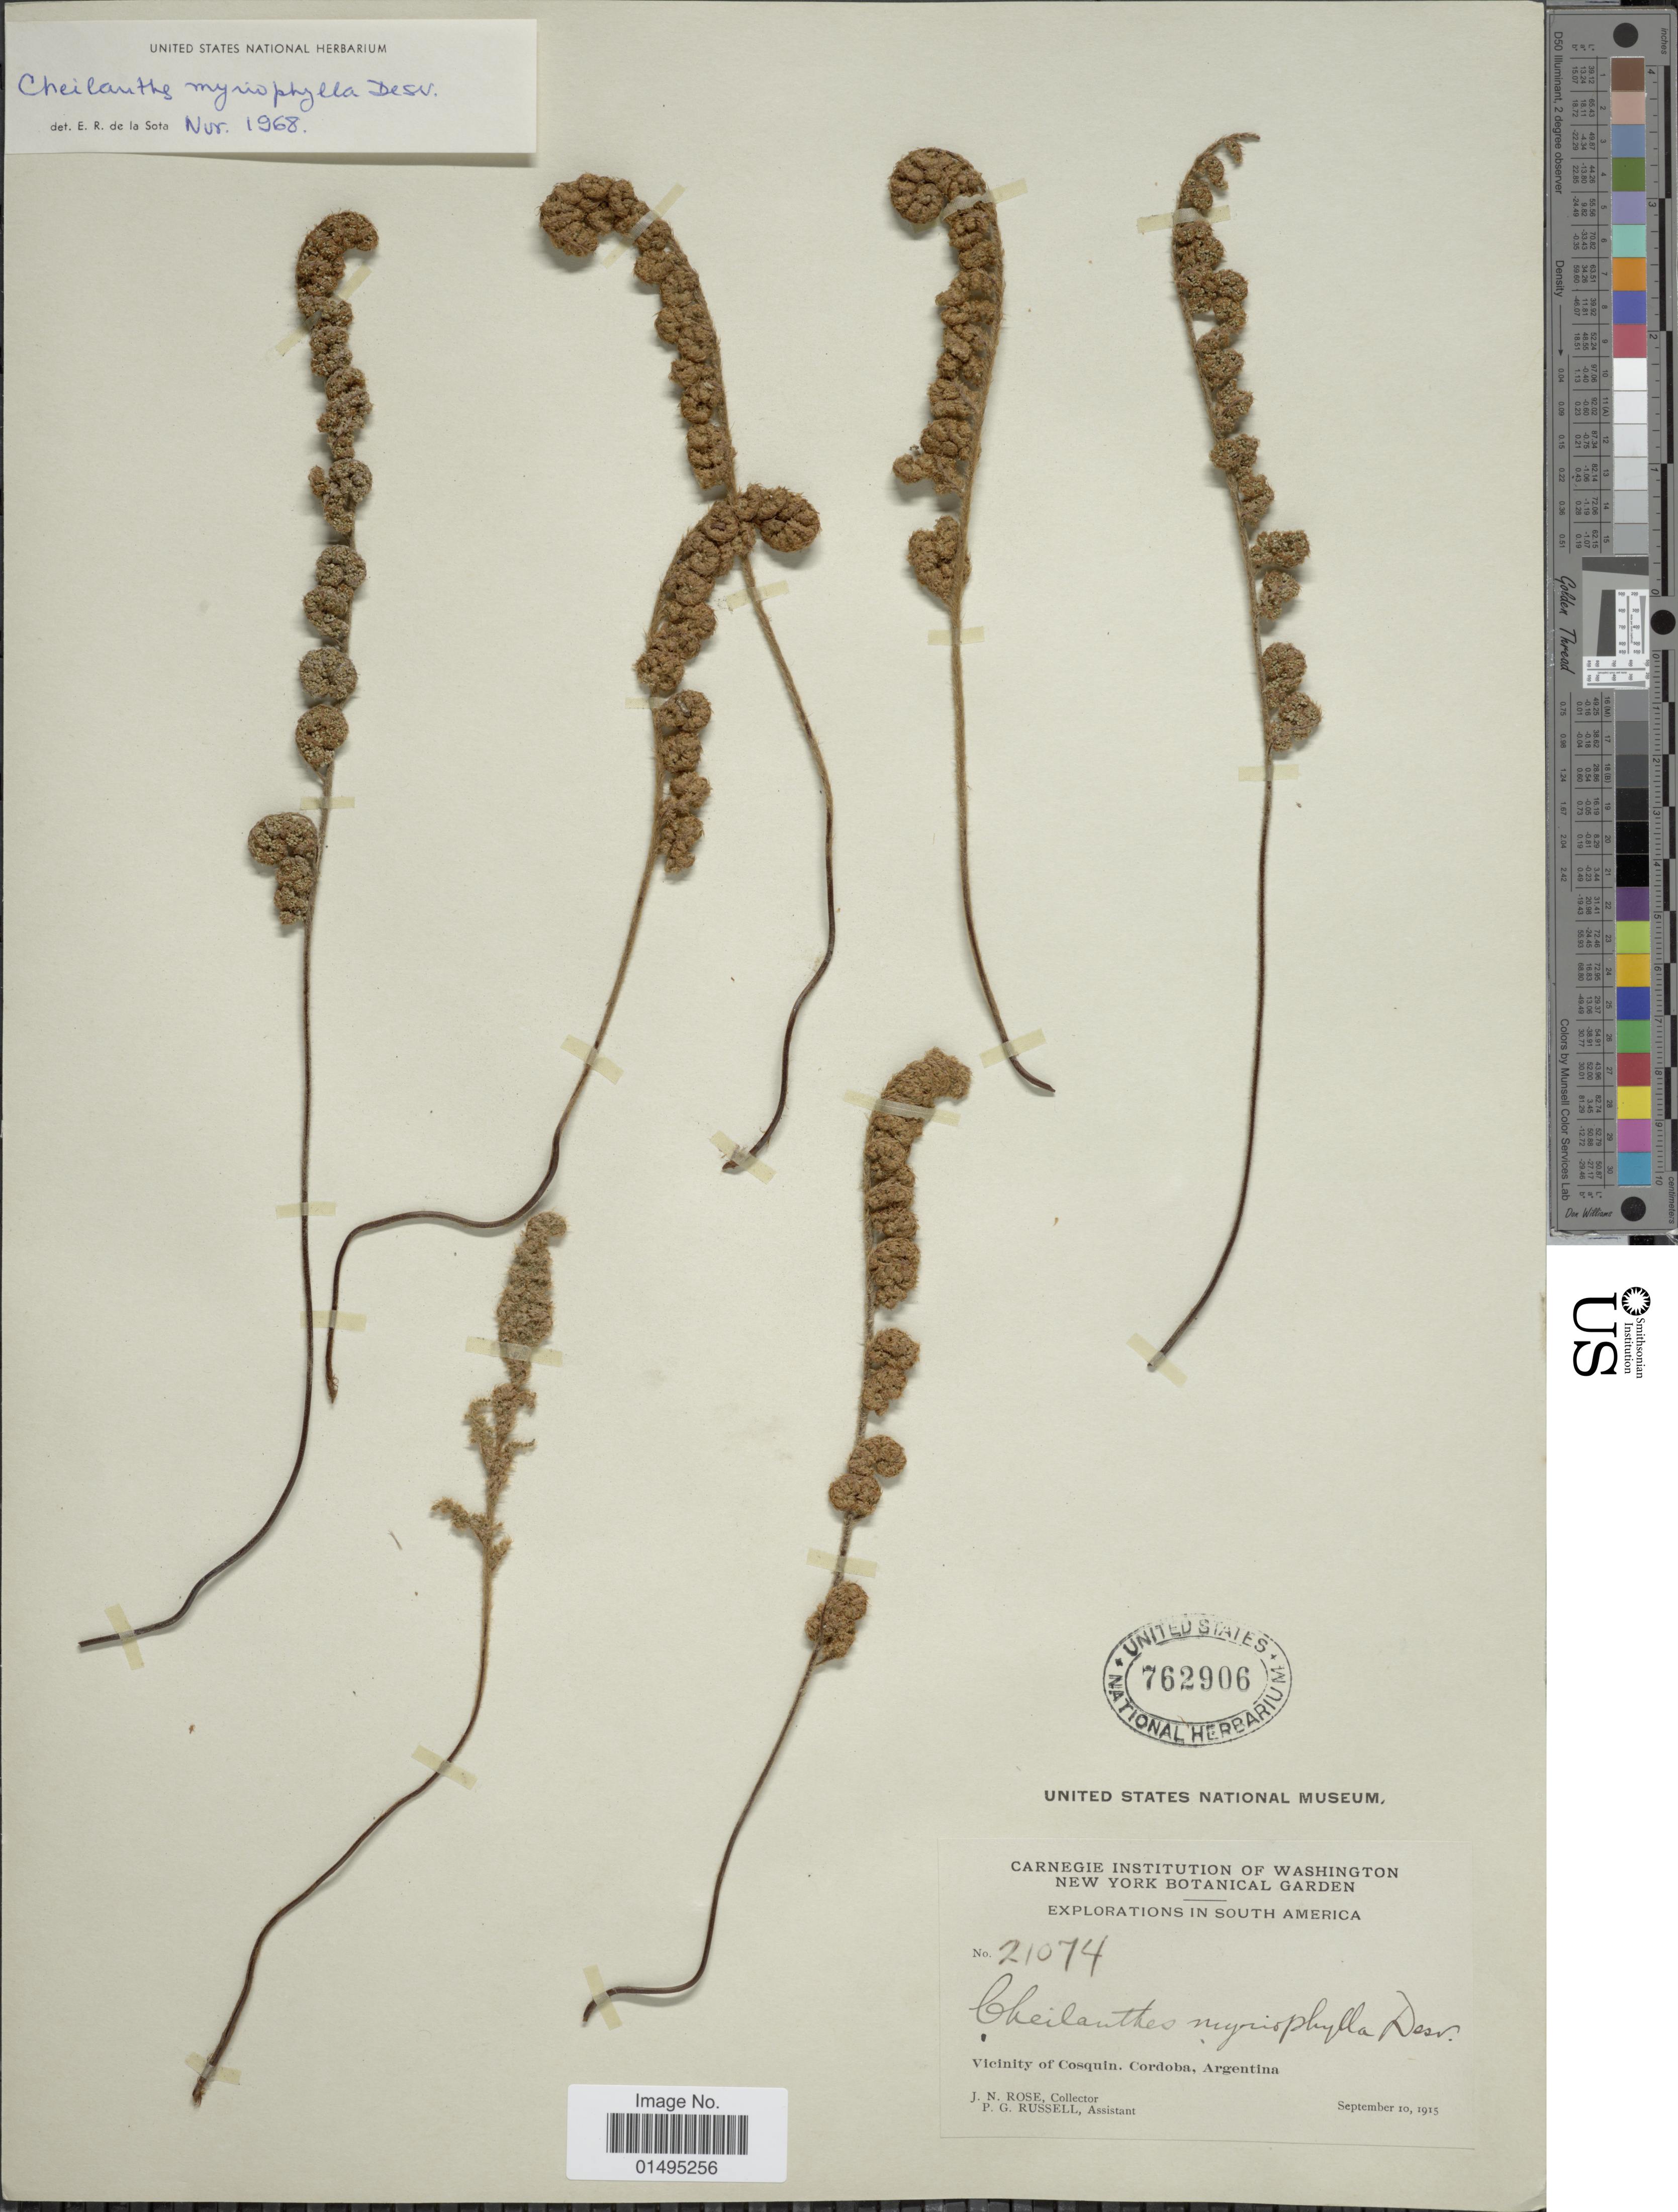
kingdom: Plantae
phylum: Tracheophyta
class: Polypodiopsida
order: Polypodiales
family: Pteridaceae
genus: Myriopteris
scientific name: Myriopteris myriophylla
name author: (Desv.) J. Sm.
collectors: J. N. Rose & P. G. Russell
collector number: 21074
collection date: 1915-09-10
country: Argentina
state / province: Cordoba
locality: Explorations in South America, Vicinity of Cosquin, Cordoba, Argentina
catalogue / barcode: US 762906